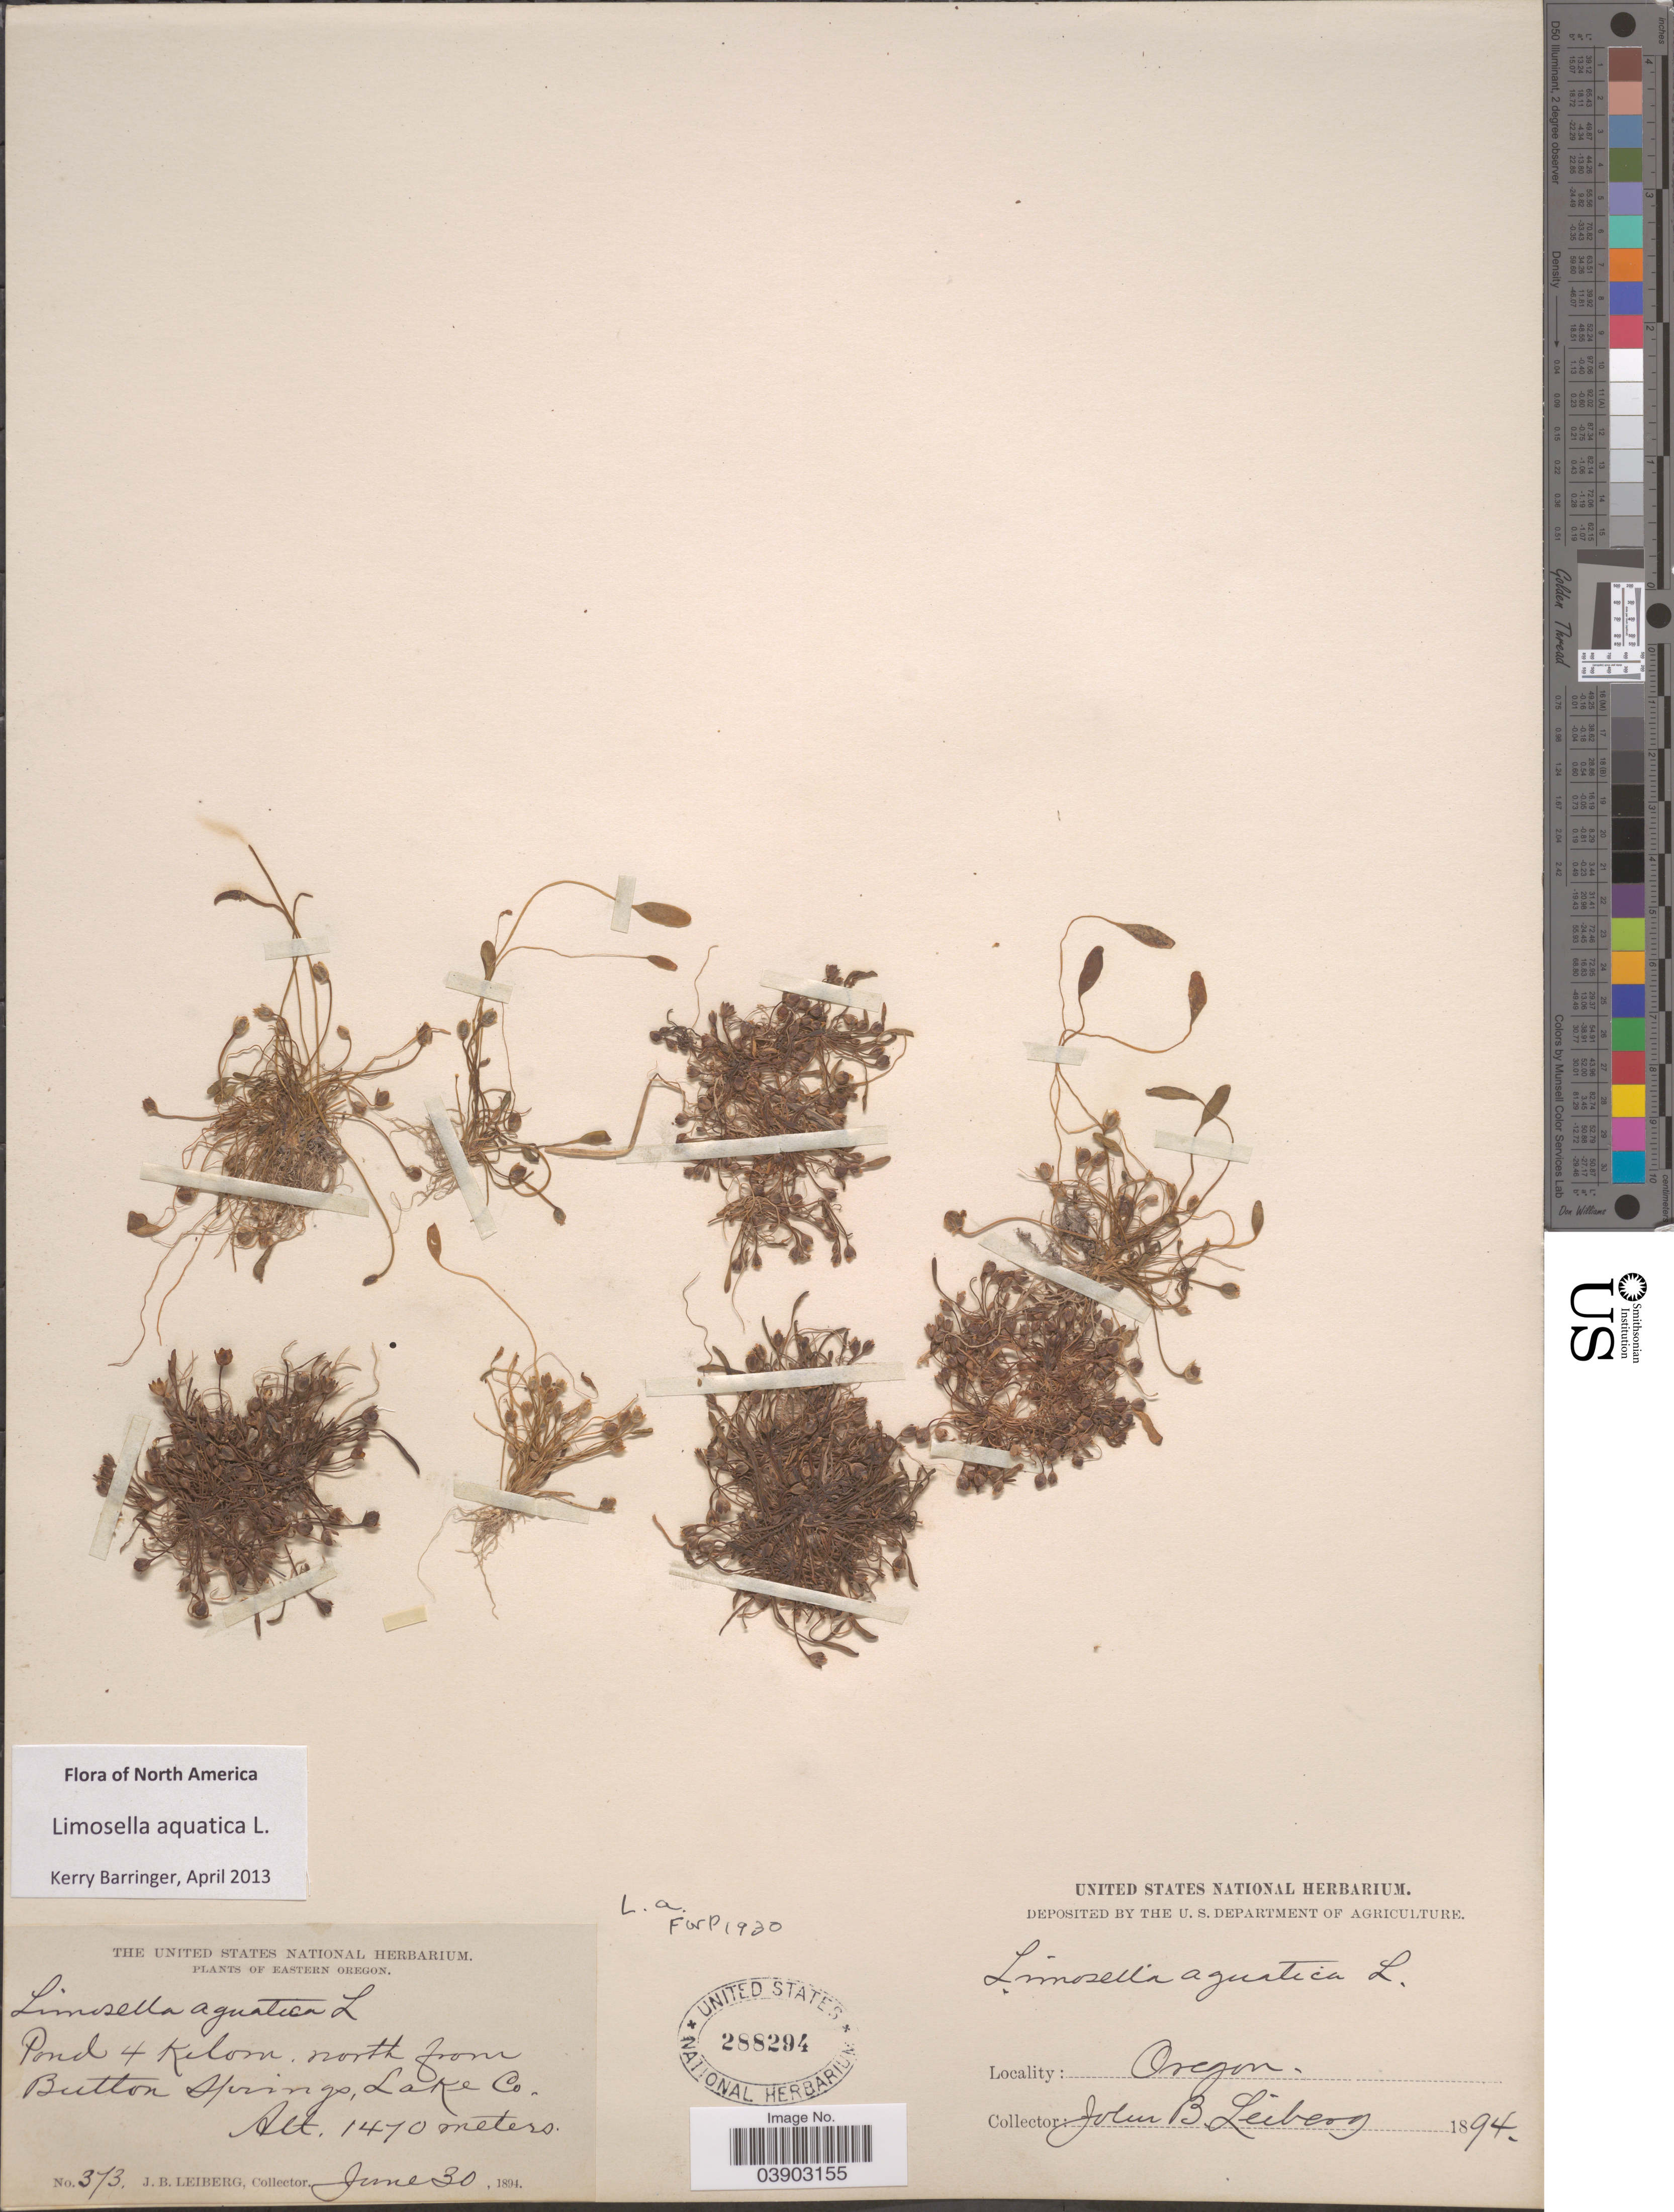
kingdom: Plantae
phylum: Tracheophyta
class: Magnoliopsida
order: Lamiales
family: Scrophulariaceae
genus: Limosella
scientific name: Limosella aquatica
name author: L.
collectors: J. B. Leiberg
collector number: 373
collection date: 1894-06-30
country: United States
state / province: Oregon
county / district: Lake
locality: Eastern Oregon. Pond 4 kilom. north from Button Springs, Lake Co.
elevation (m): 1470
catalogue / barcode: US 288294